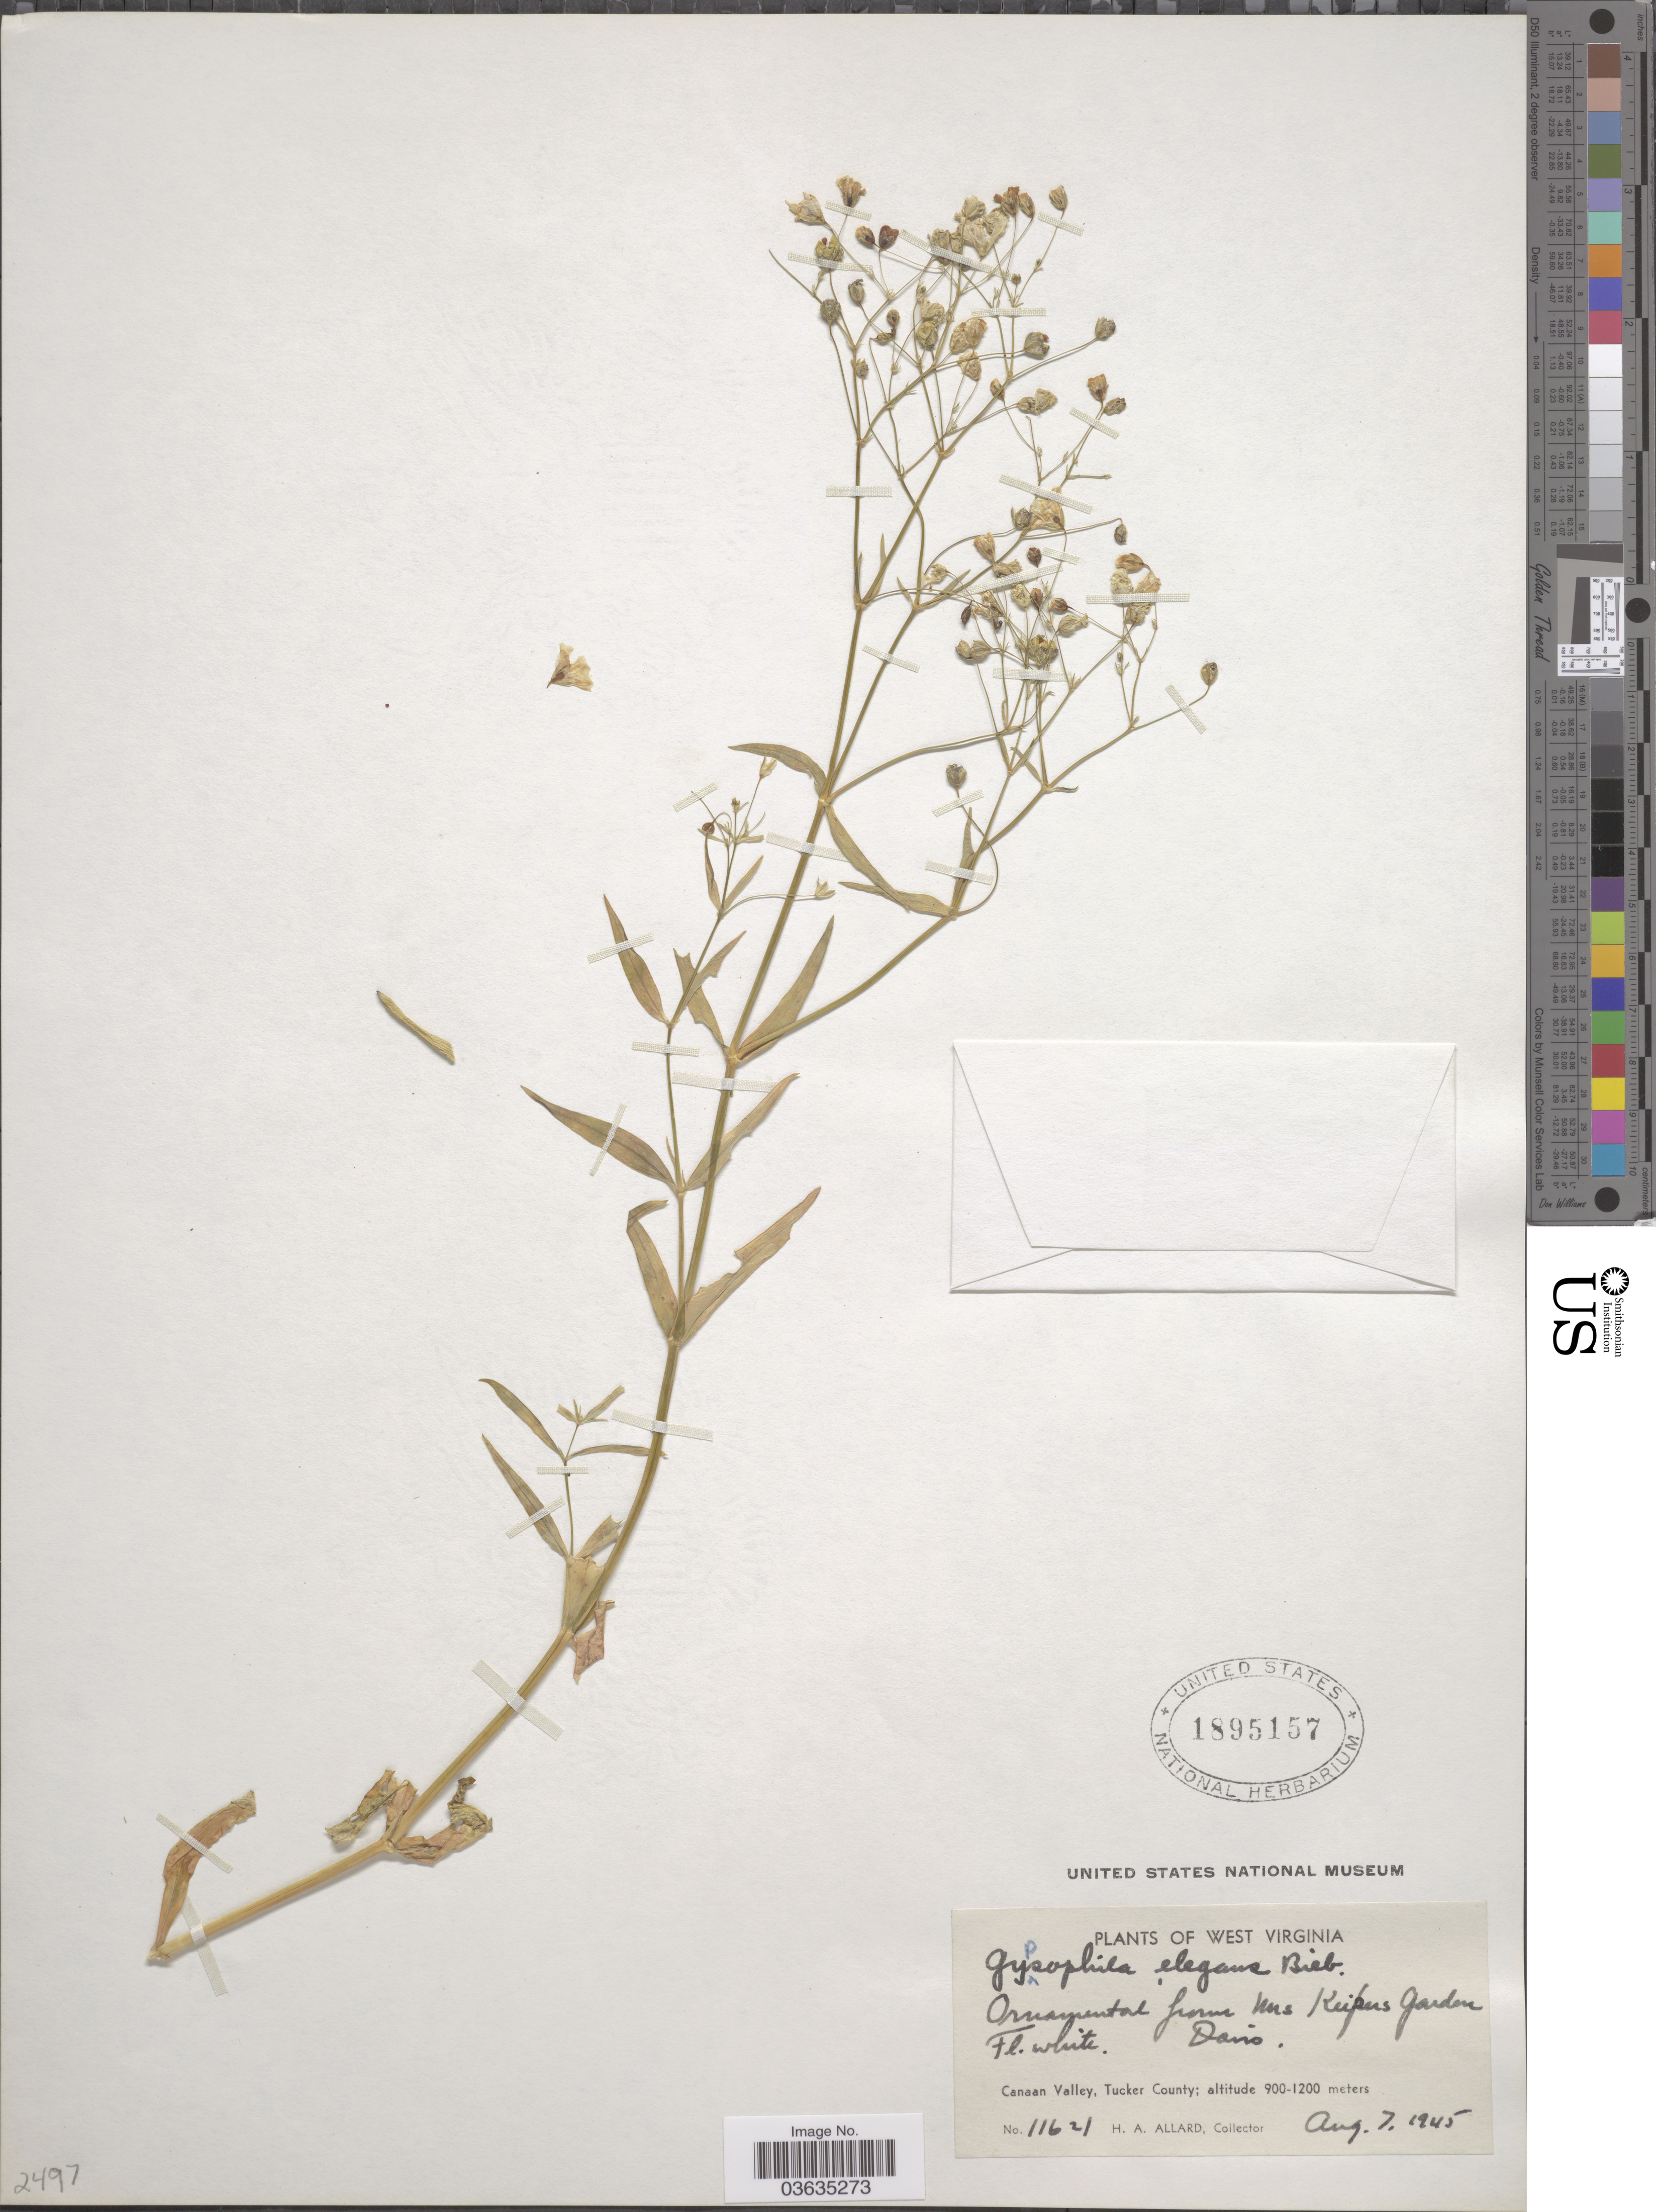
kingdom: Plantae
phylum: Tracheophyta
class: Magnoliopsida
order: Caryophyllales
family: Caryophyllaceae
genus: Gypsophila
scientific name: Gypsophila elegans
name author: M. Bieb.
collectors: H. A. Allard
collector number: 11621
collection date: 1945-08-07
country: United States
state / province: West Virginia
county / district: Tucker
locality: Mrs. Keipers garden. Canaan Valley, Tucker County.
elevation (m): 900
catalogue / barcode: US 1895157